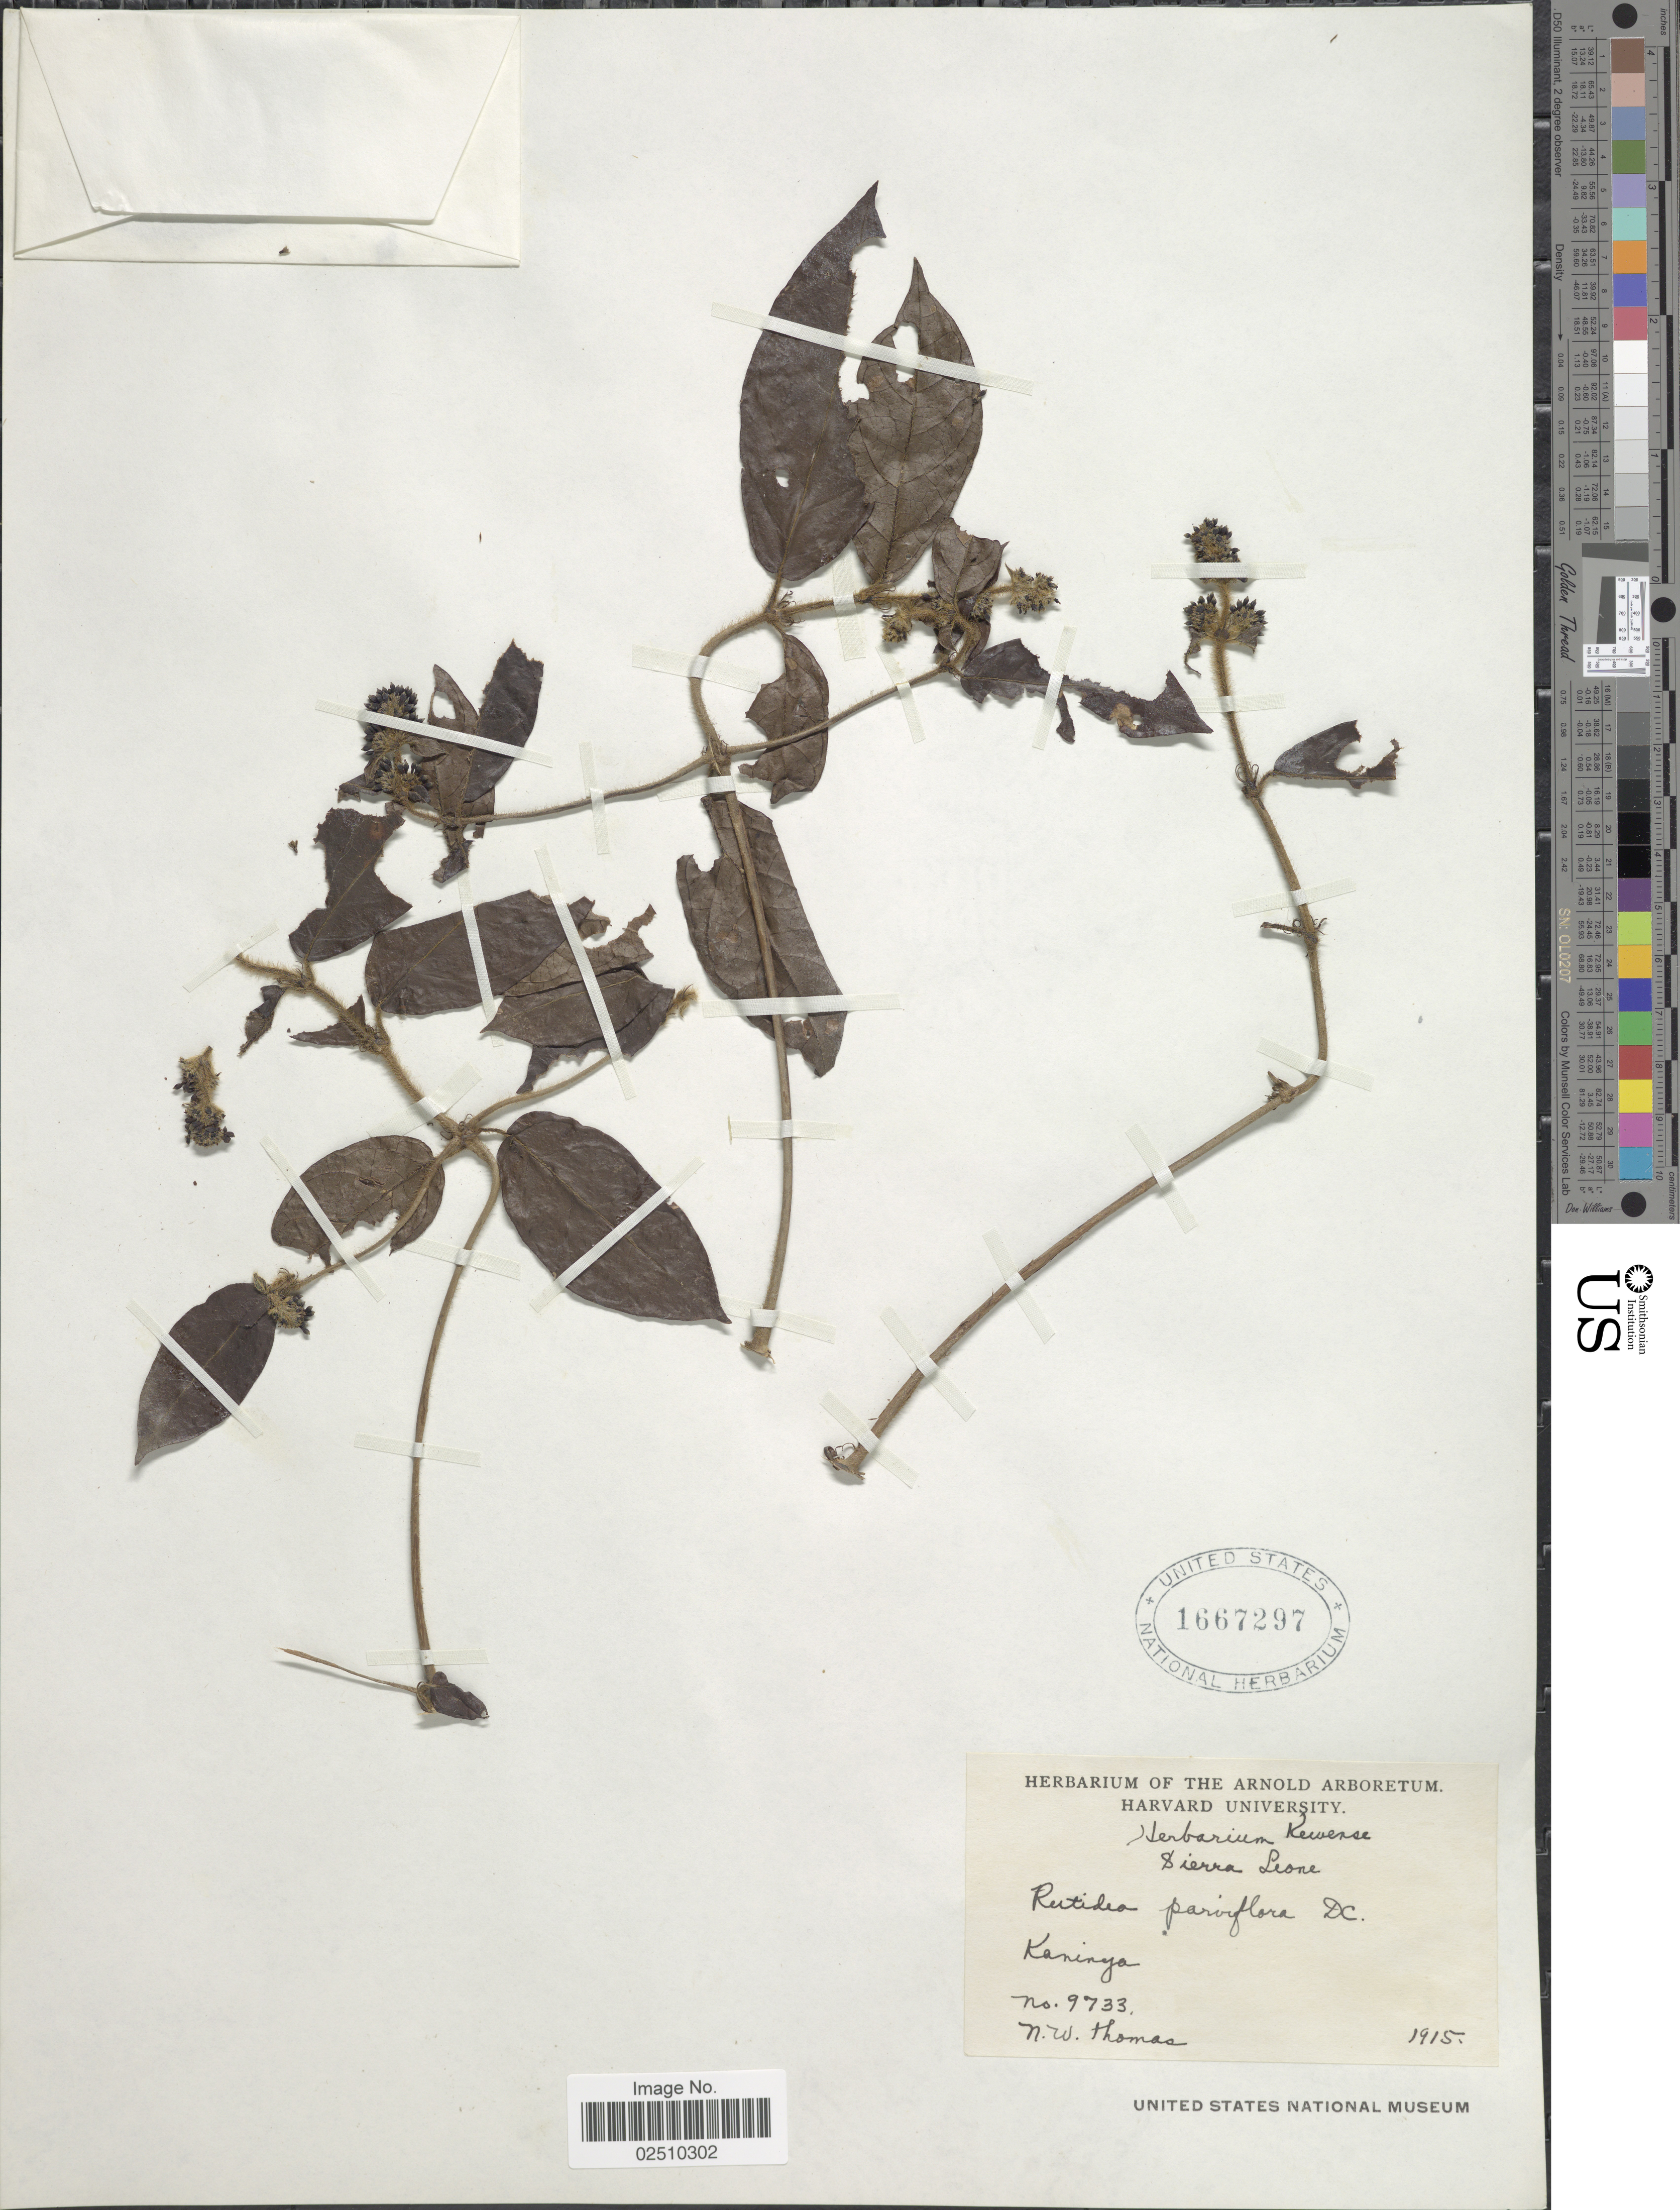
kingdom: Plantae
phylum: Tracheophyta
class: Magnoliopsida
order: Gentianales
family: Rubiaceae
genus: Rutidea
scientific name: Rutidea parviflora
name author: DC.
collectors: N. Thomas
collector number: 9733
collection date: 1915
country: Sierra Leone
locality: Kaninya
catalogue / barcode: US 1667297